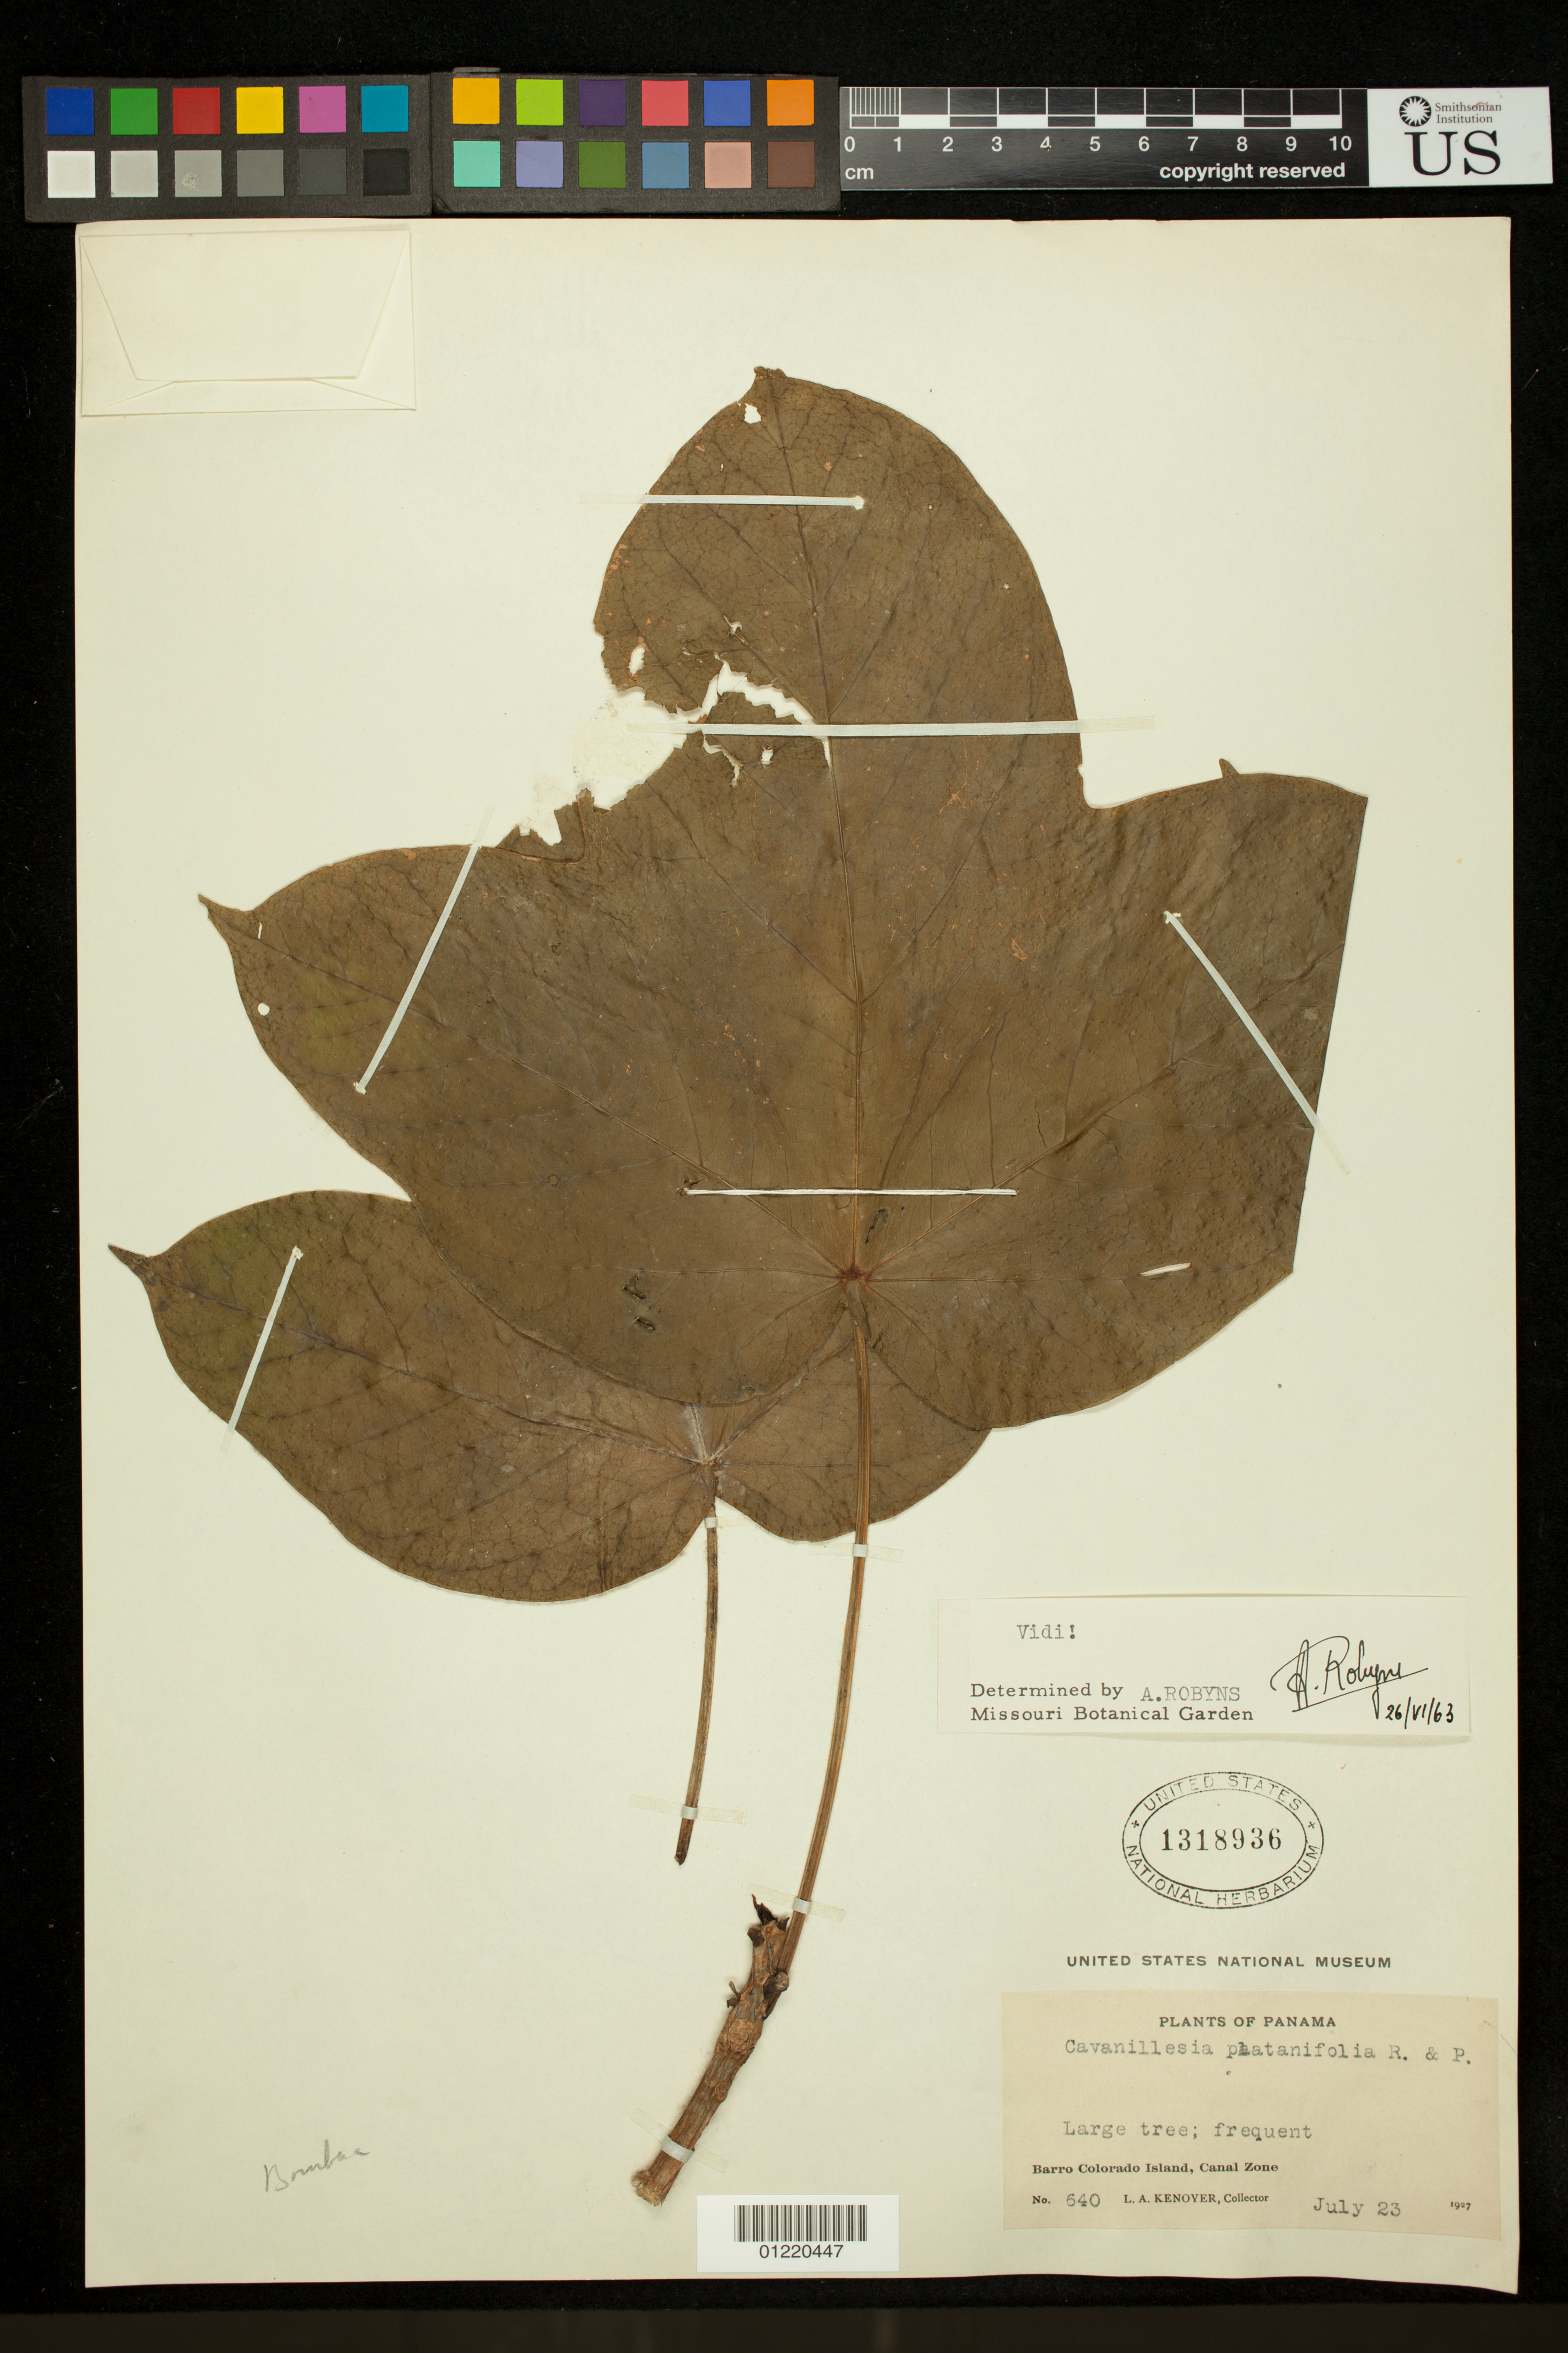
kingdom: Plantae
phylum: Tracheophyta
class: Magnoliopsida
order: Malvales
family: Malvaceae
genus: Cavanillesia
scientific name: Cavanillesia platanifolia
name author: (Bonpl.) Kunth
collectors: L. A. Kenoyer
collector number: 640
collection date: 1927-07-23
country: Panama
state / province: Panamá Oeste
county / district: Canal Zone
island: Barro Colorado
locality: Barro Colorado Island, Canal Zone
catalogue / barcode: US 1318936